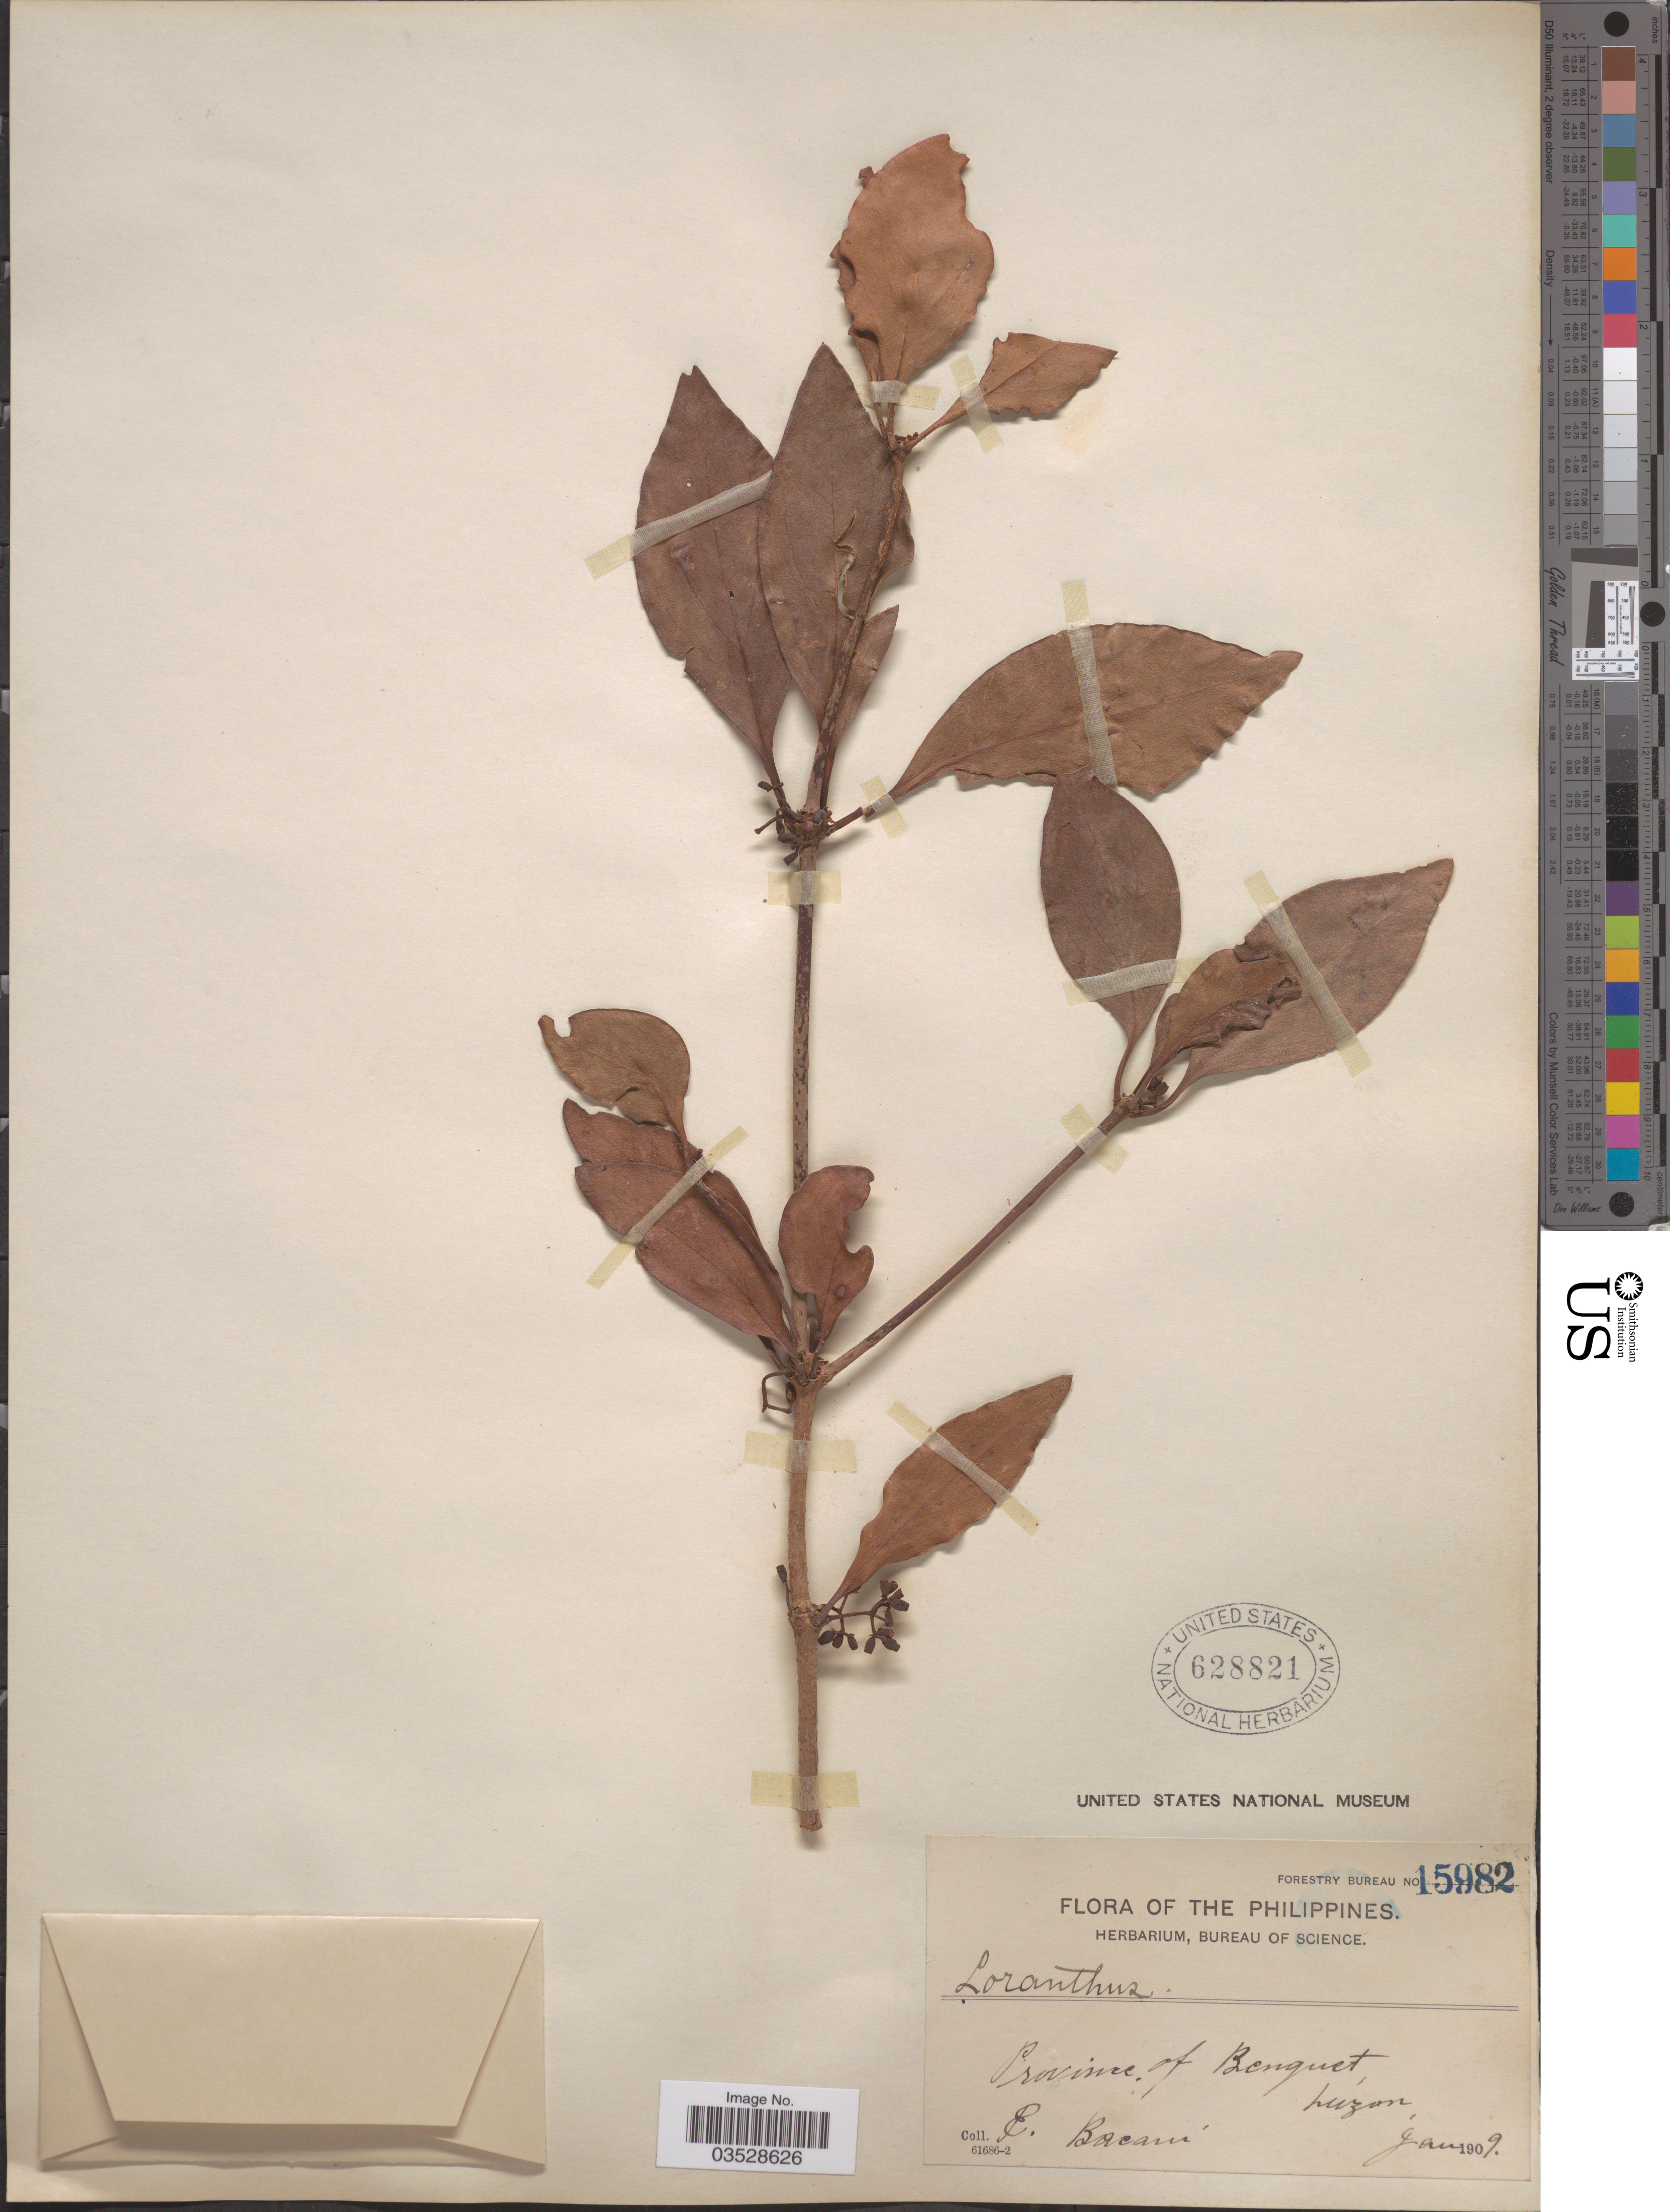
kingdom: Plantae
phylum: Tracheophyta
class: Magnoliopsida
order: Santalales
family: Loranthaceae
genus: Loranthus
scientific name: Loranthus sp.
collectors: E. Bacani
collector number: Forestry Bureau 15982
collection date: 1909-01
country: Philippines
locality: Province of Benguet, Luzon.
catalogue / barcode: US 628821